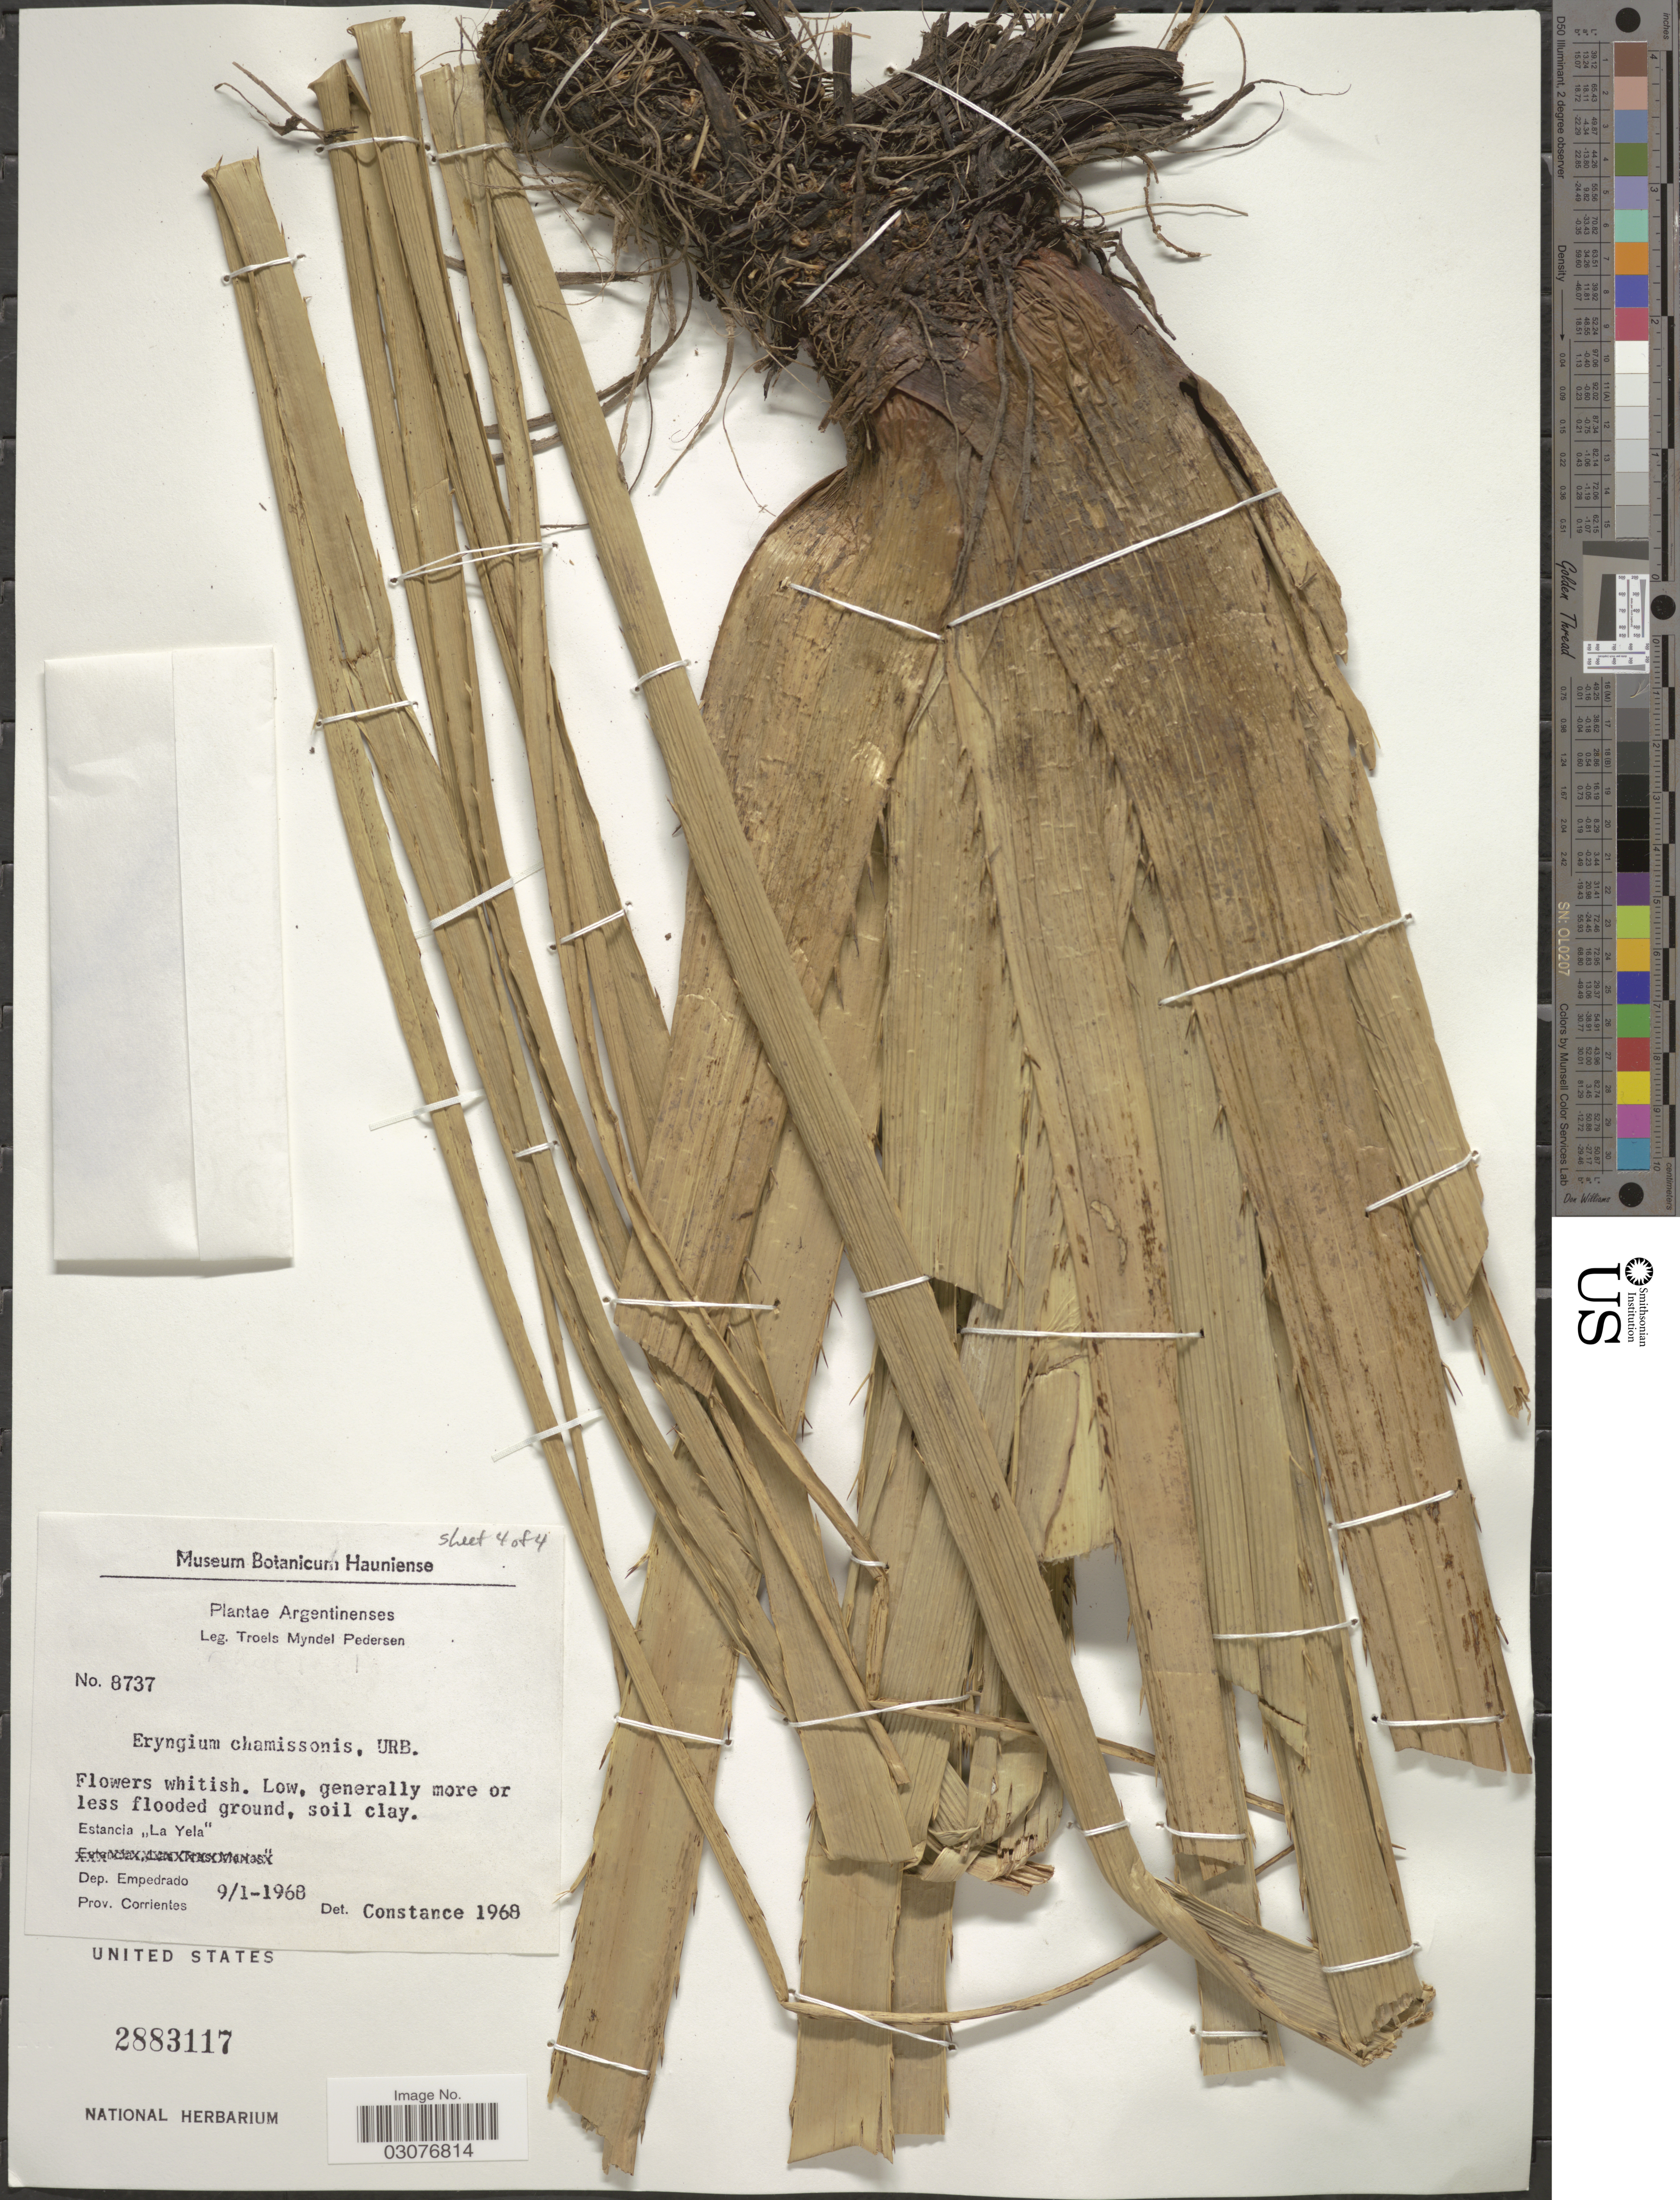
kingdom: Plantae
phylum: Tracheophyta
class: Magnoliopsida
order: Apiales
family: Apiaceae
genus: Eryngium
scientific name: Eryngium pandanifolium var. chamissonis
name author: Mathias & Constance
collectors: T. Pederson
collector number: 8737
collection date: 1968-01-09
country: Argentina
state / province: Corrientes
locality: Estancia "La Yela". Dep. Empedrado.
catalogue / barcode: US 2883117